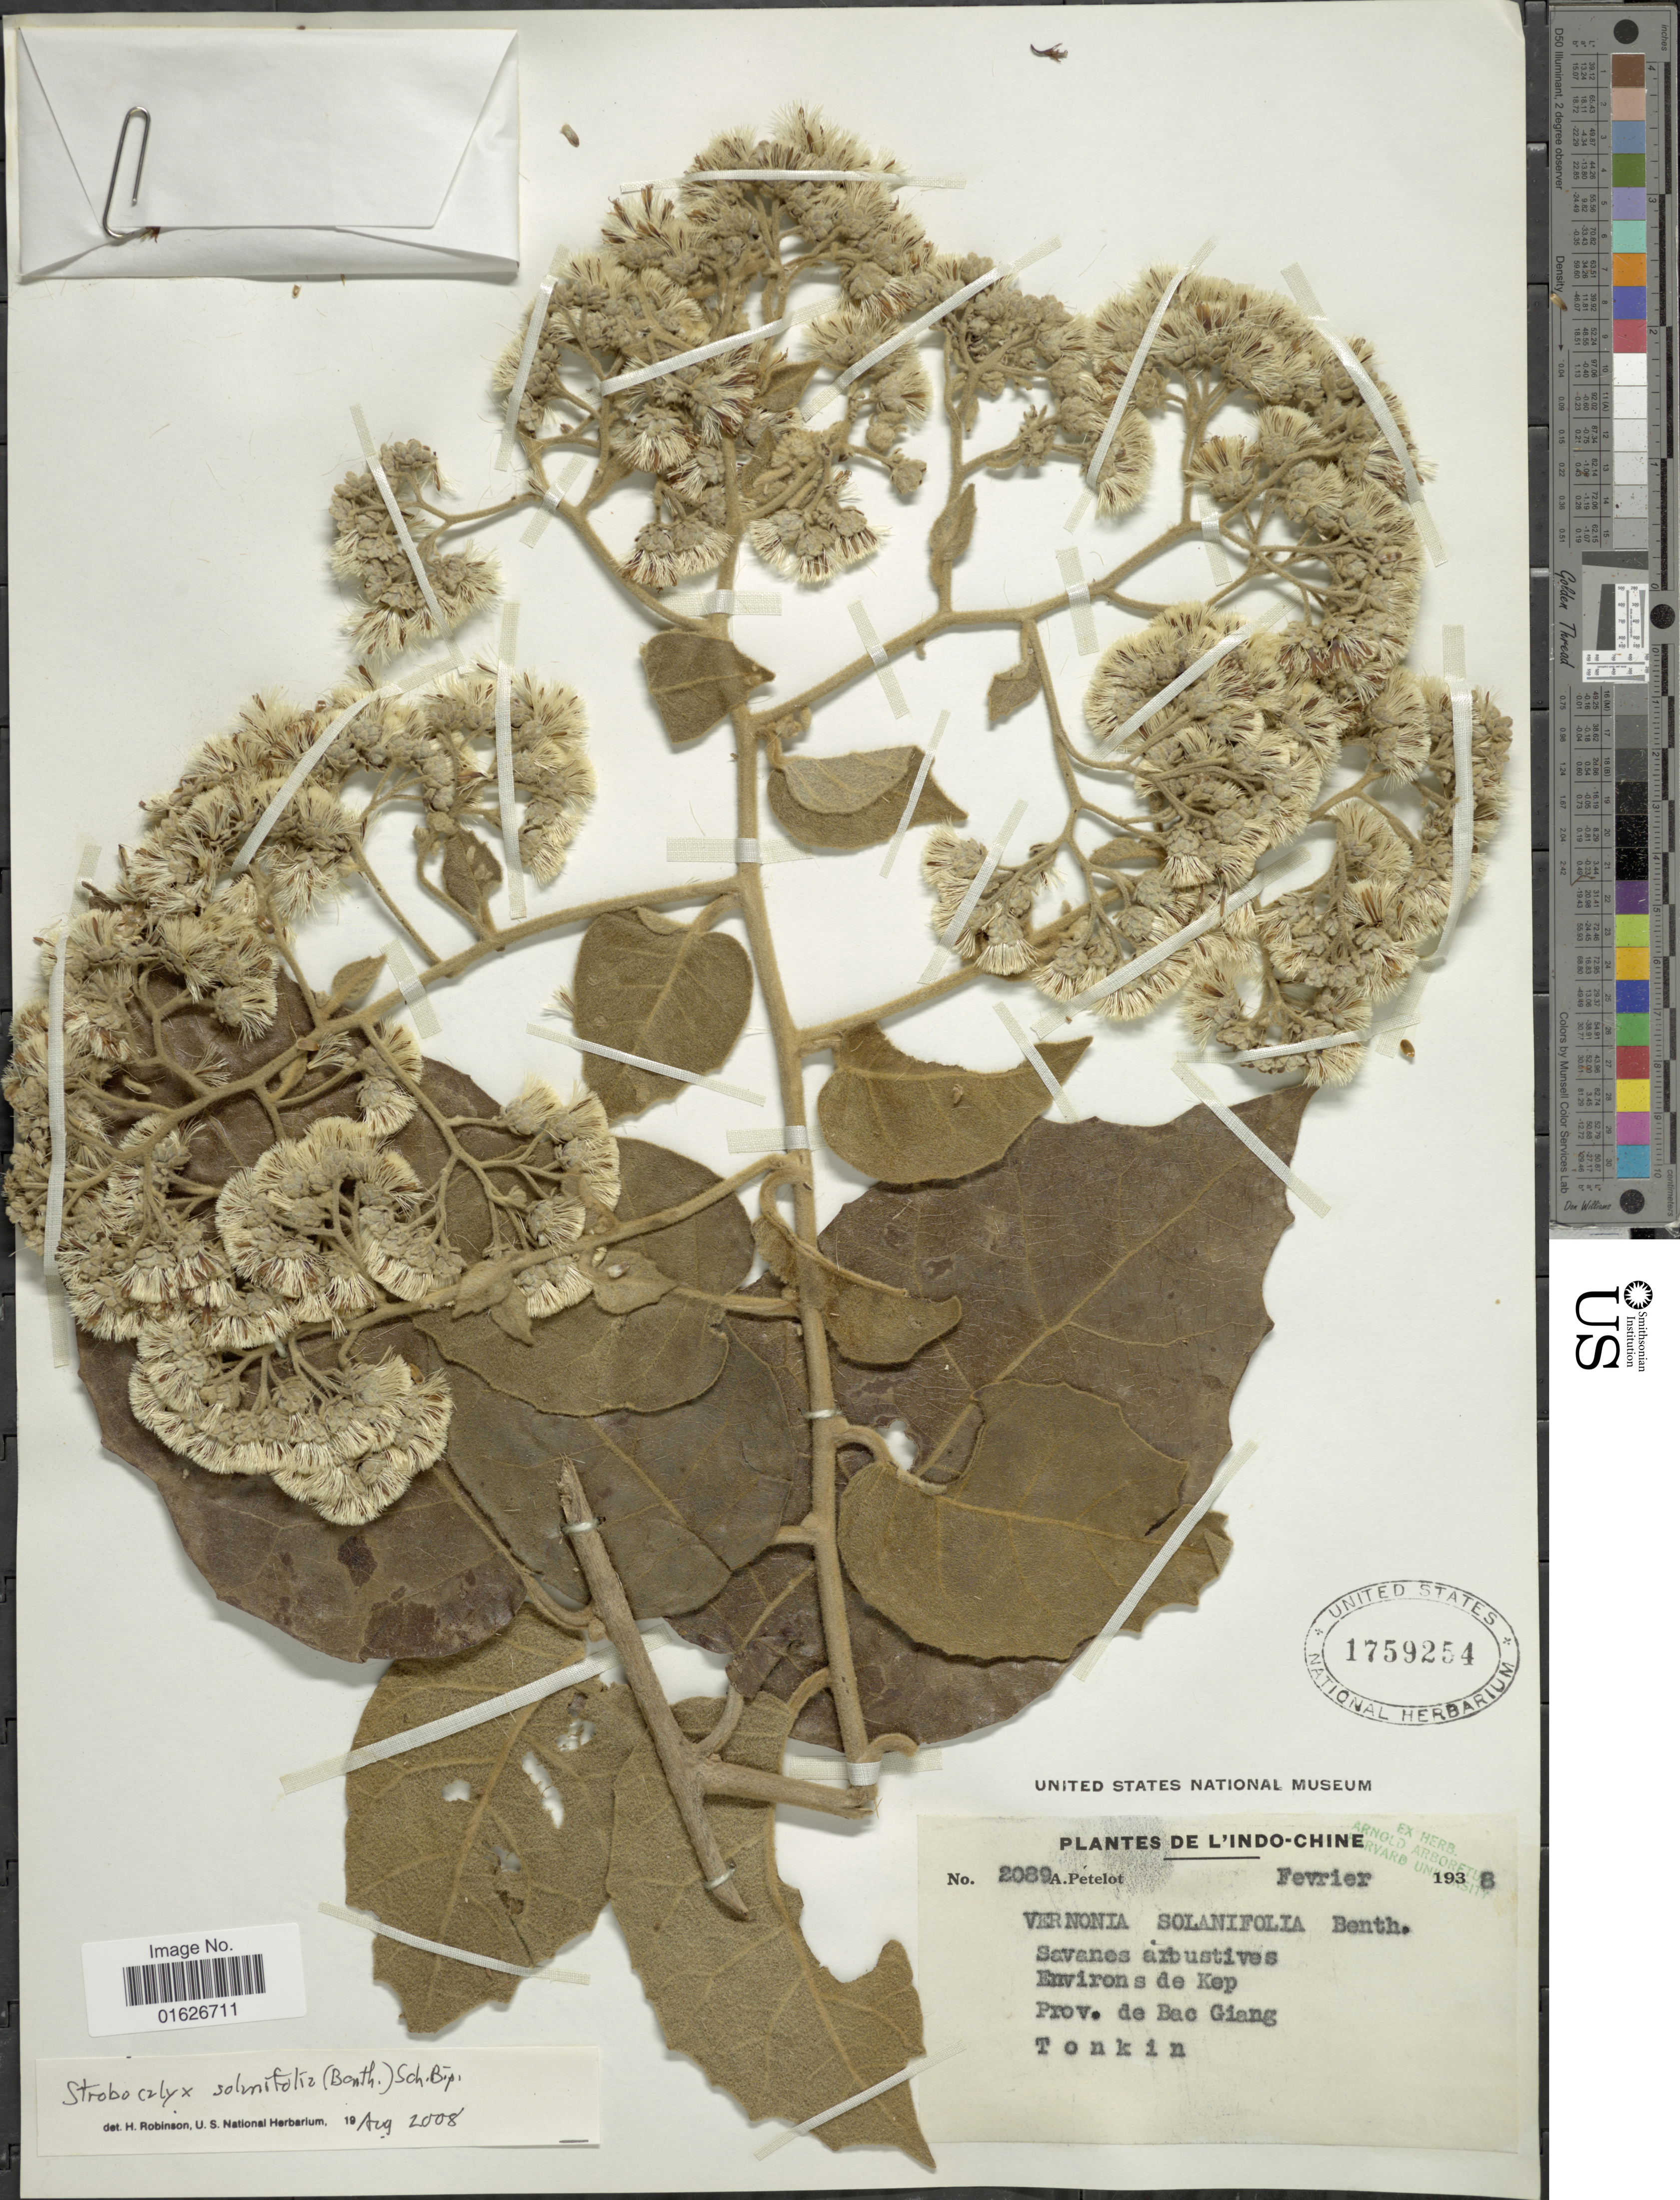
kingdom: Plantae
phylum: Tracheophyta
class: Magnoliopsida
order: Asterales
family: Asteraceae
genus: Strobocalyx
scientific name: Strobocalyx solanifolia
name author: (Benth.) Sch. Bip.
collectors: A. Petelot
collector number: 2089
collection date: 1938-02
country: Vietnam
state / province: Bac Giang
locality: Savanes Arbustives, Environs de Kep, Prov.de Bac Giang. Tonkin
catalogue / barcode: US 1759254